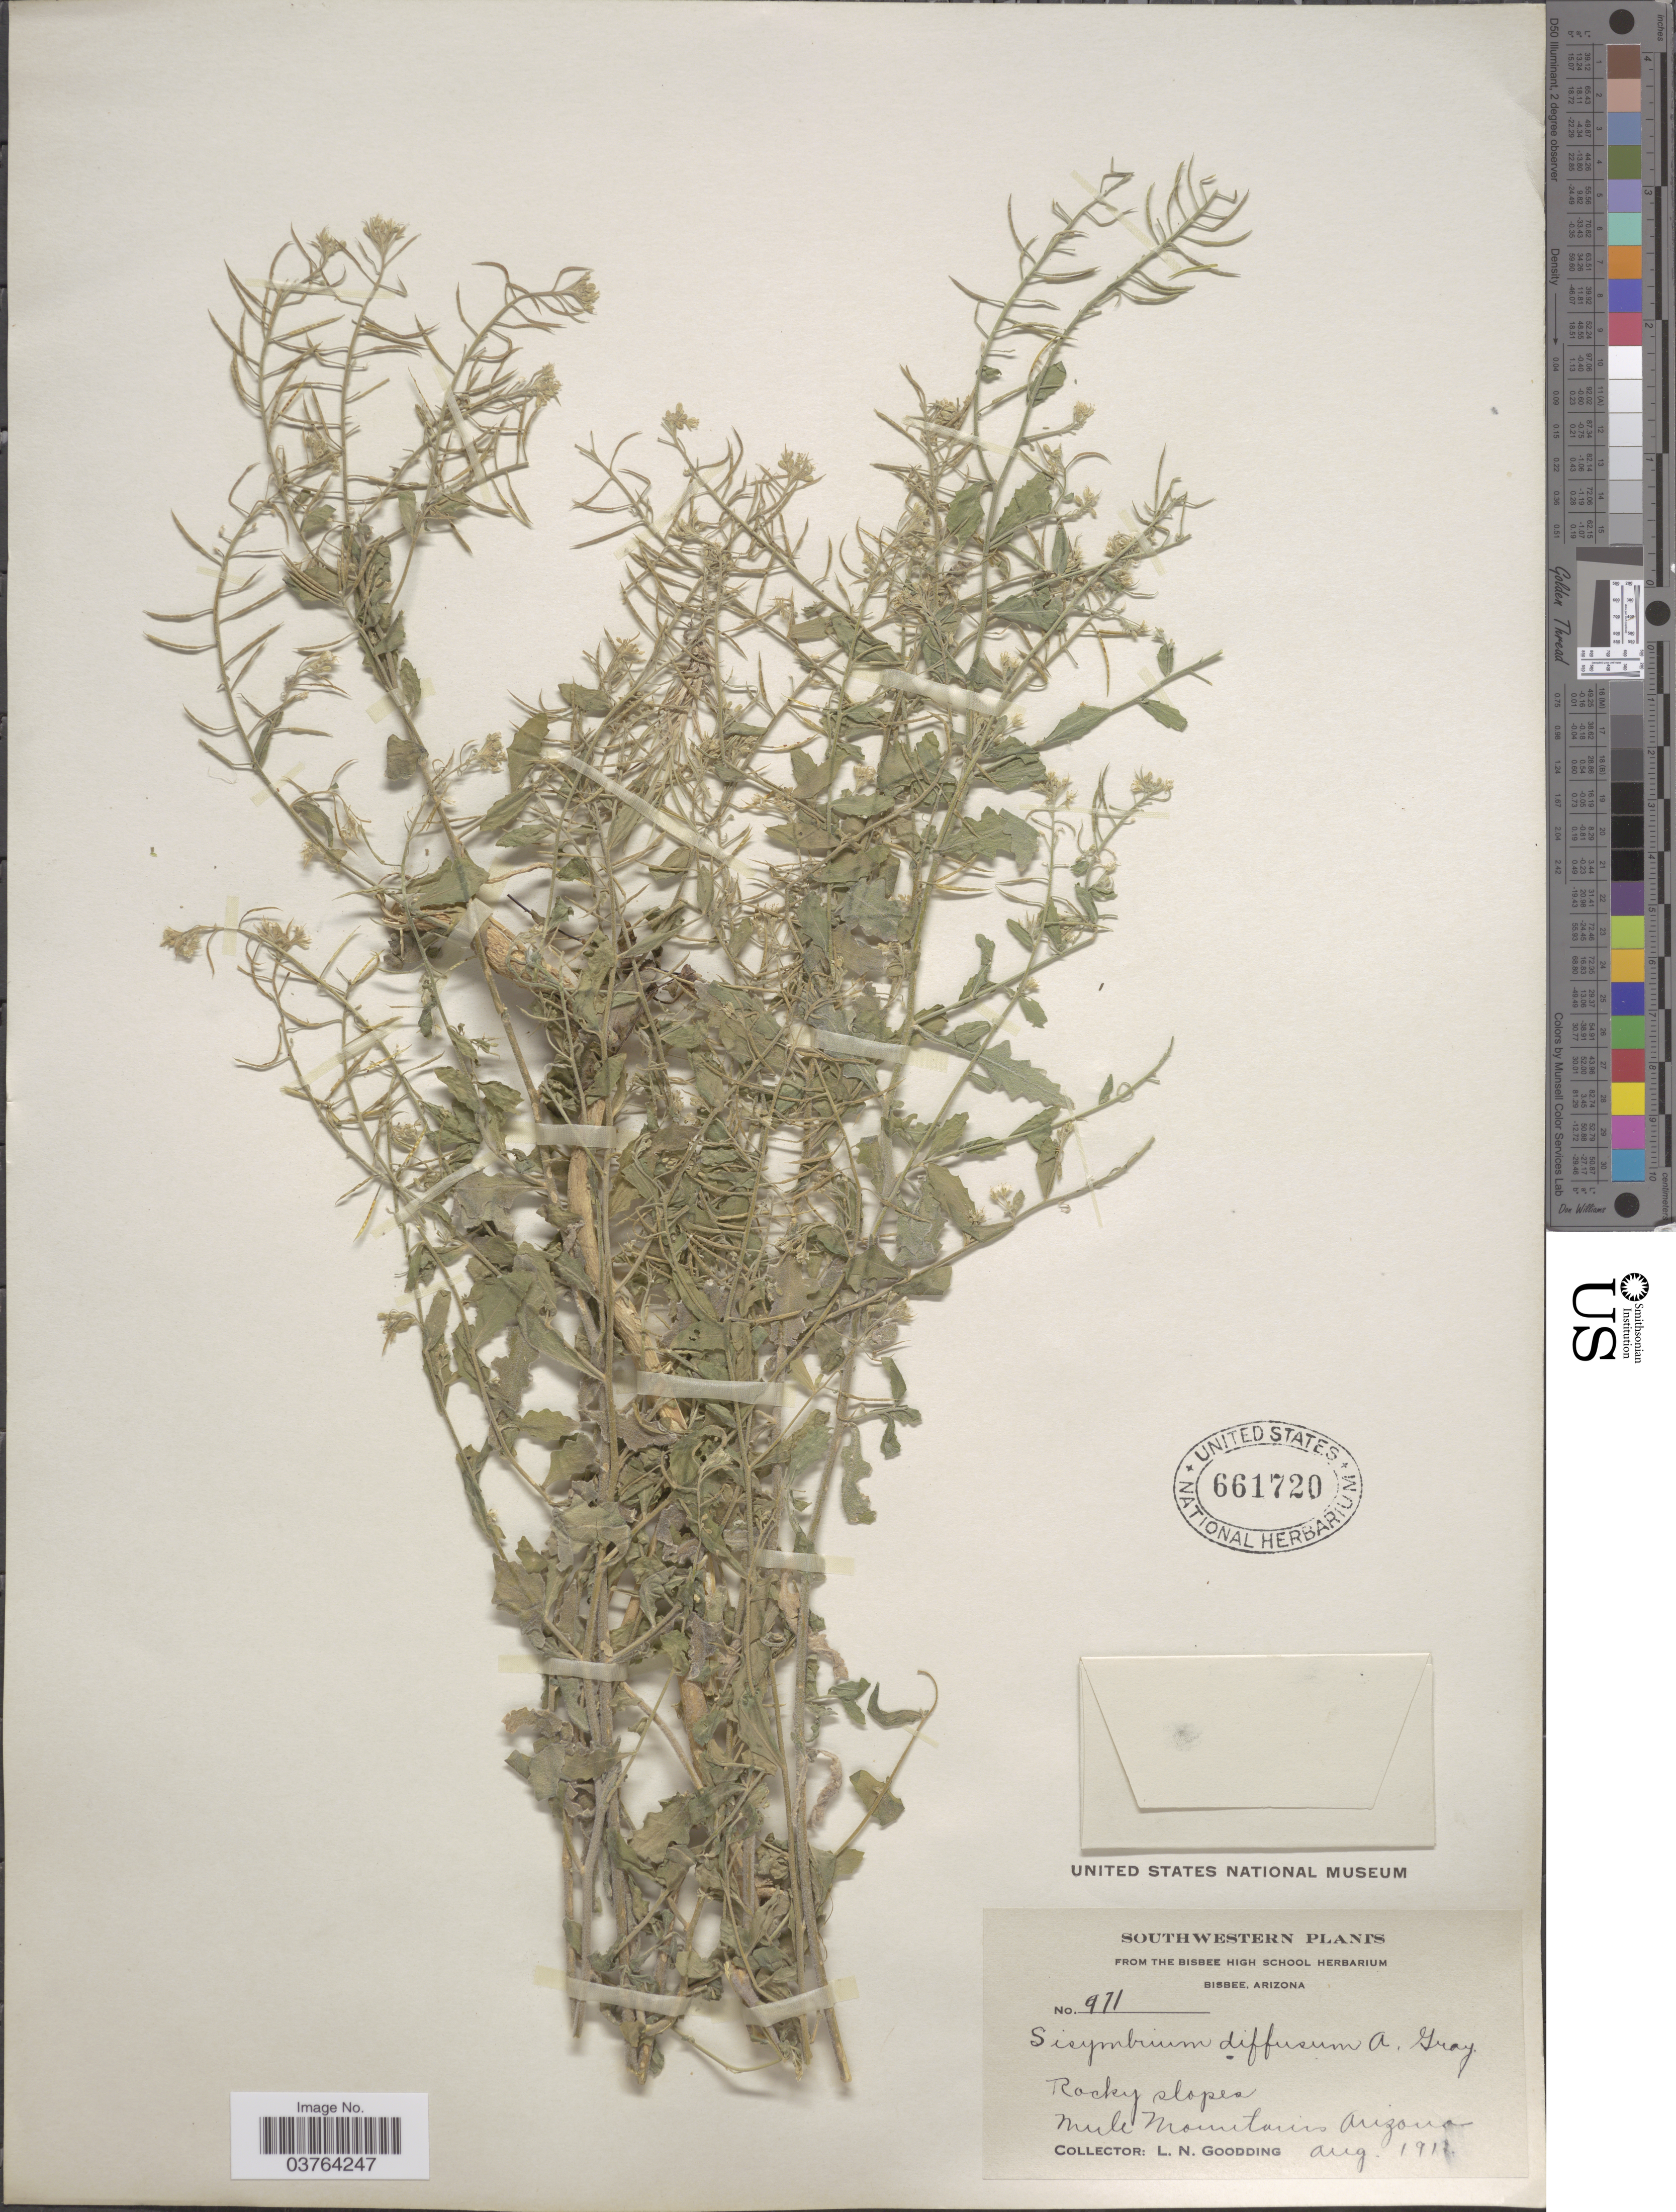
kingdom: Plantae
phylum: Tracheophyta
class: Magnoliopsida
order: Brassicales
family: Brassicaceae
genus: Halimolobos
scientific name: Halimolobos diffusa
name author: (A. Gray) O.E. Schulz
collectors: L. Godding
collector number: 971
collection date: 1912-08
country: United States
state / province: Arizona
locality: Southwestern. Mule Mountains.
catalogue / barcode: US 661720